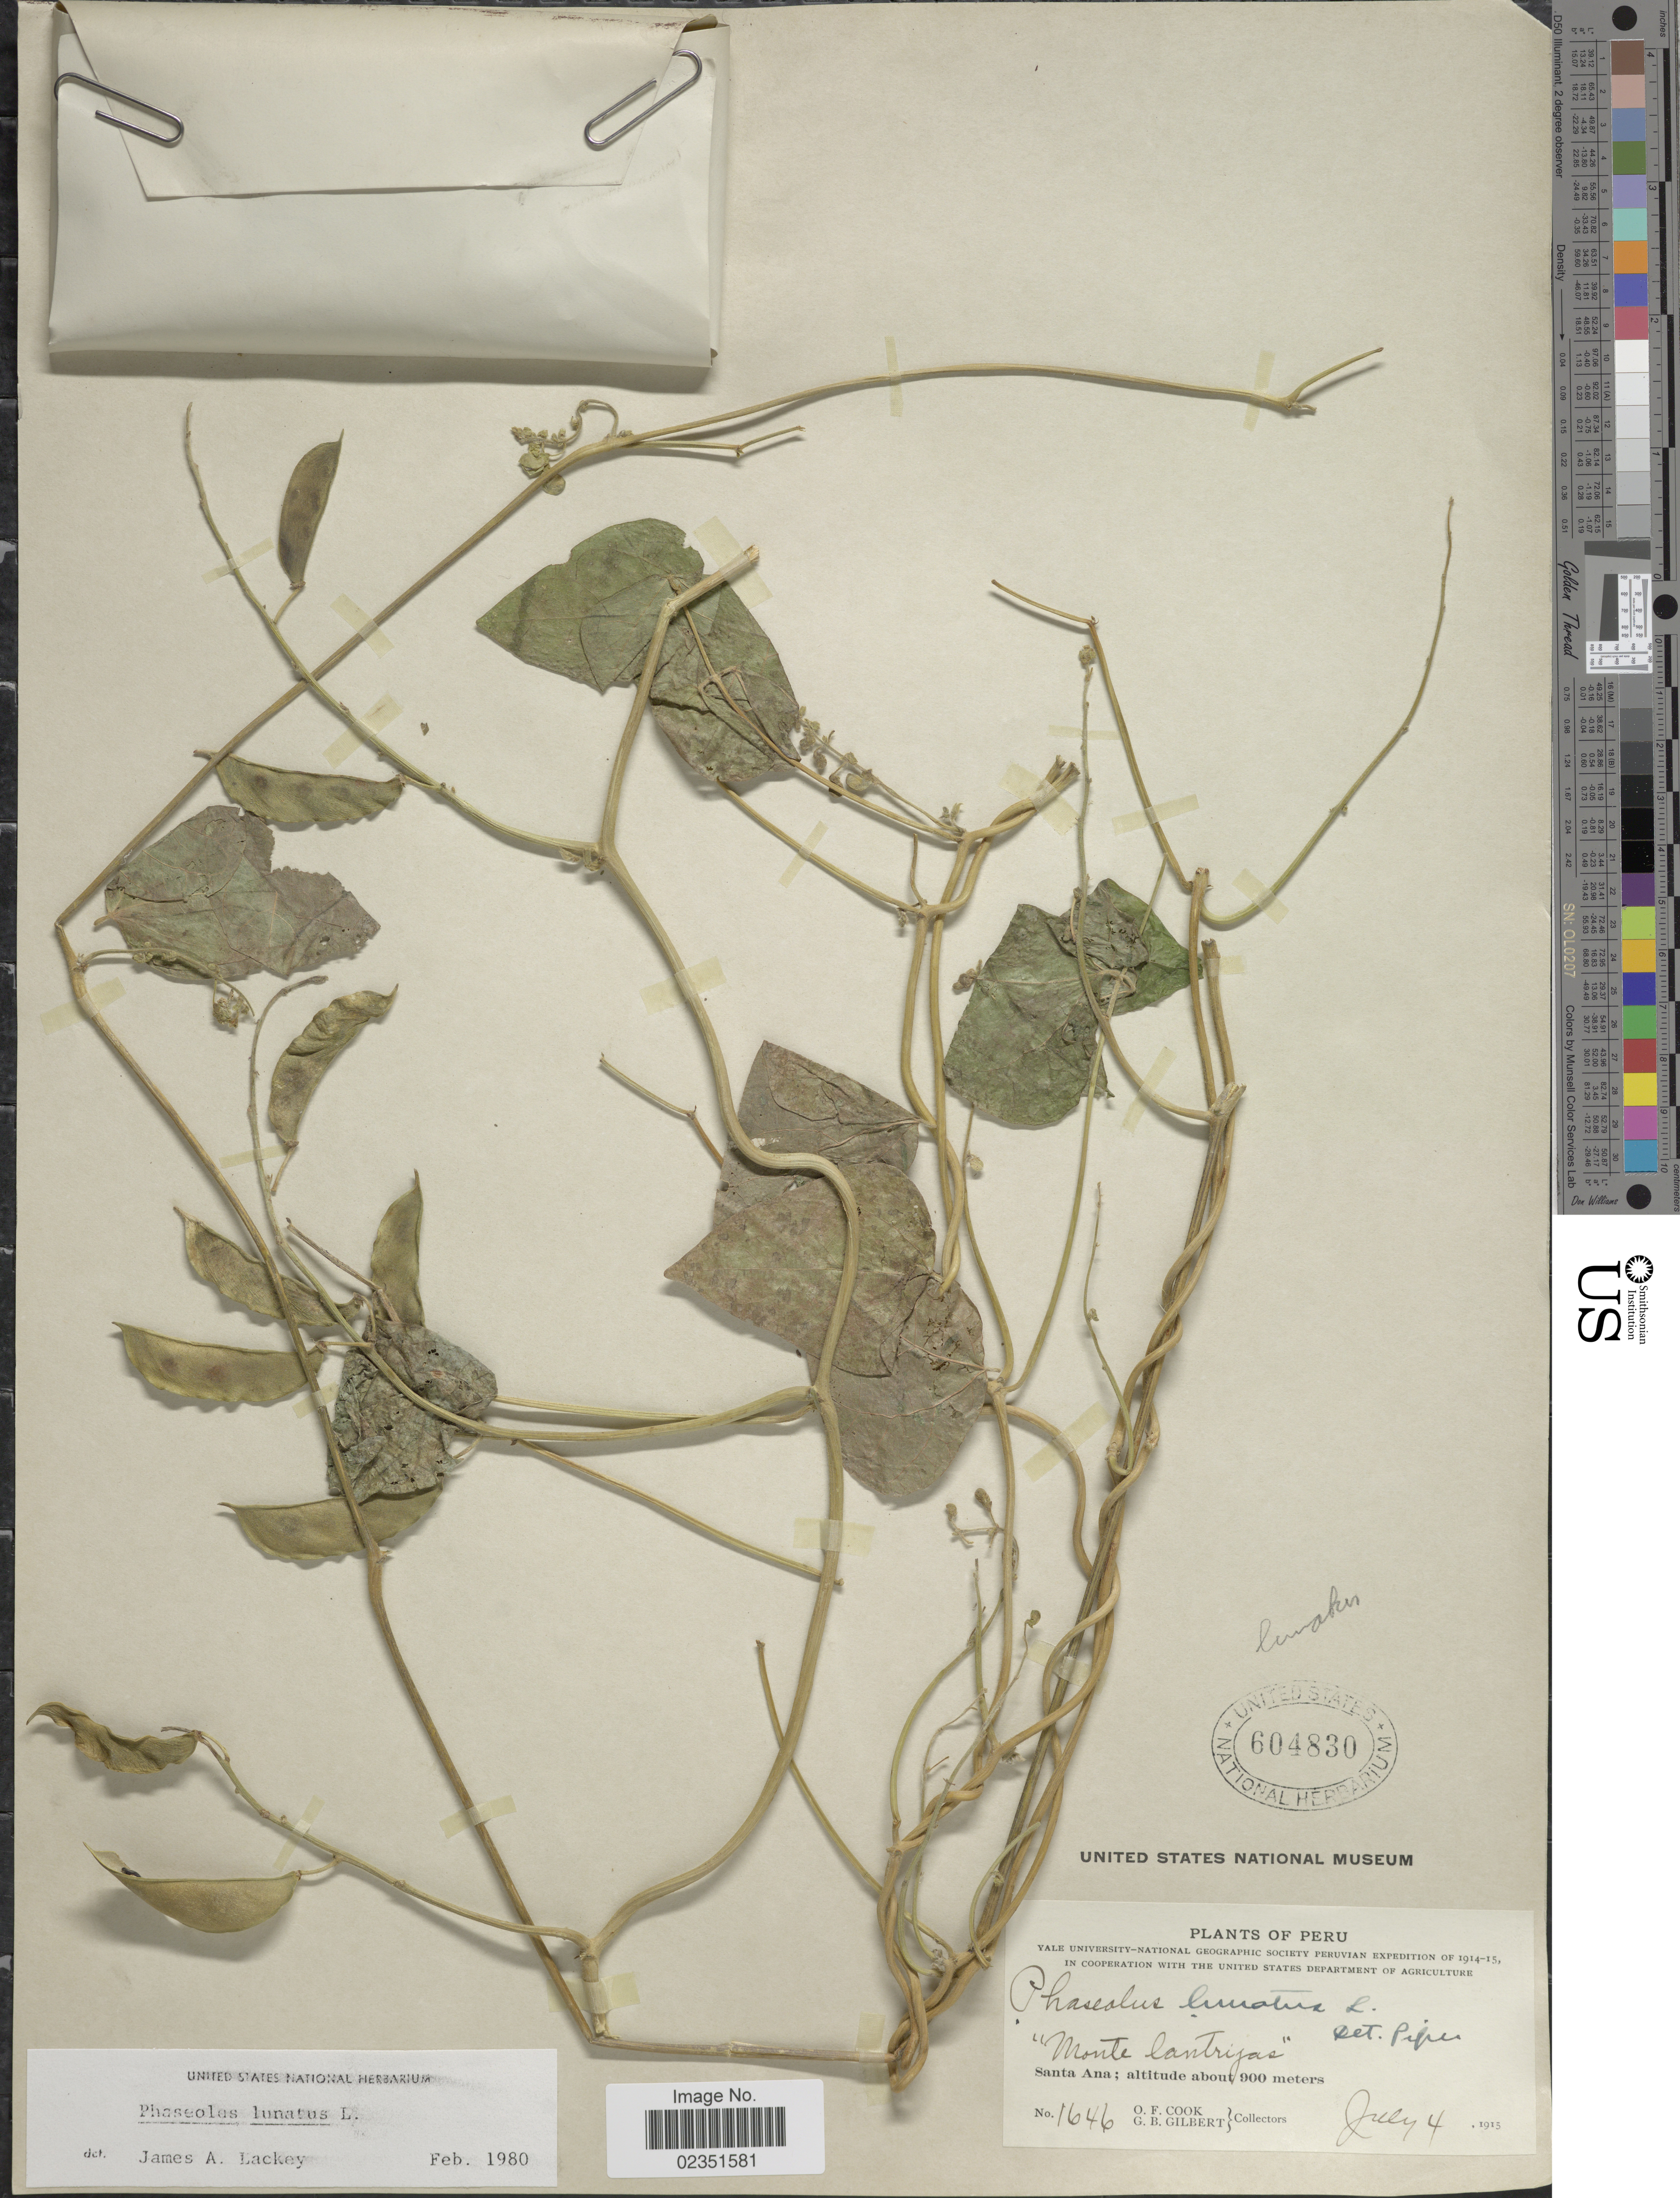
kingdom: Plantae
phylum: Tracheophyta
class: Magnoliopsida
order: Fabales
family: Fabaceae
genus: Phaseolus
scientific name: Phaseolus lunatus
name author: L.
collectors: O. F. Cook & G. B. Gilbert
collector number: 1646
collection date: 1915-07-04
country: Peru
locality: Monte Cantrijas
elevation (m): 900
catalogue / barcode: US 604830